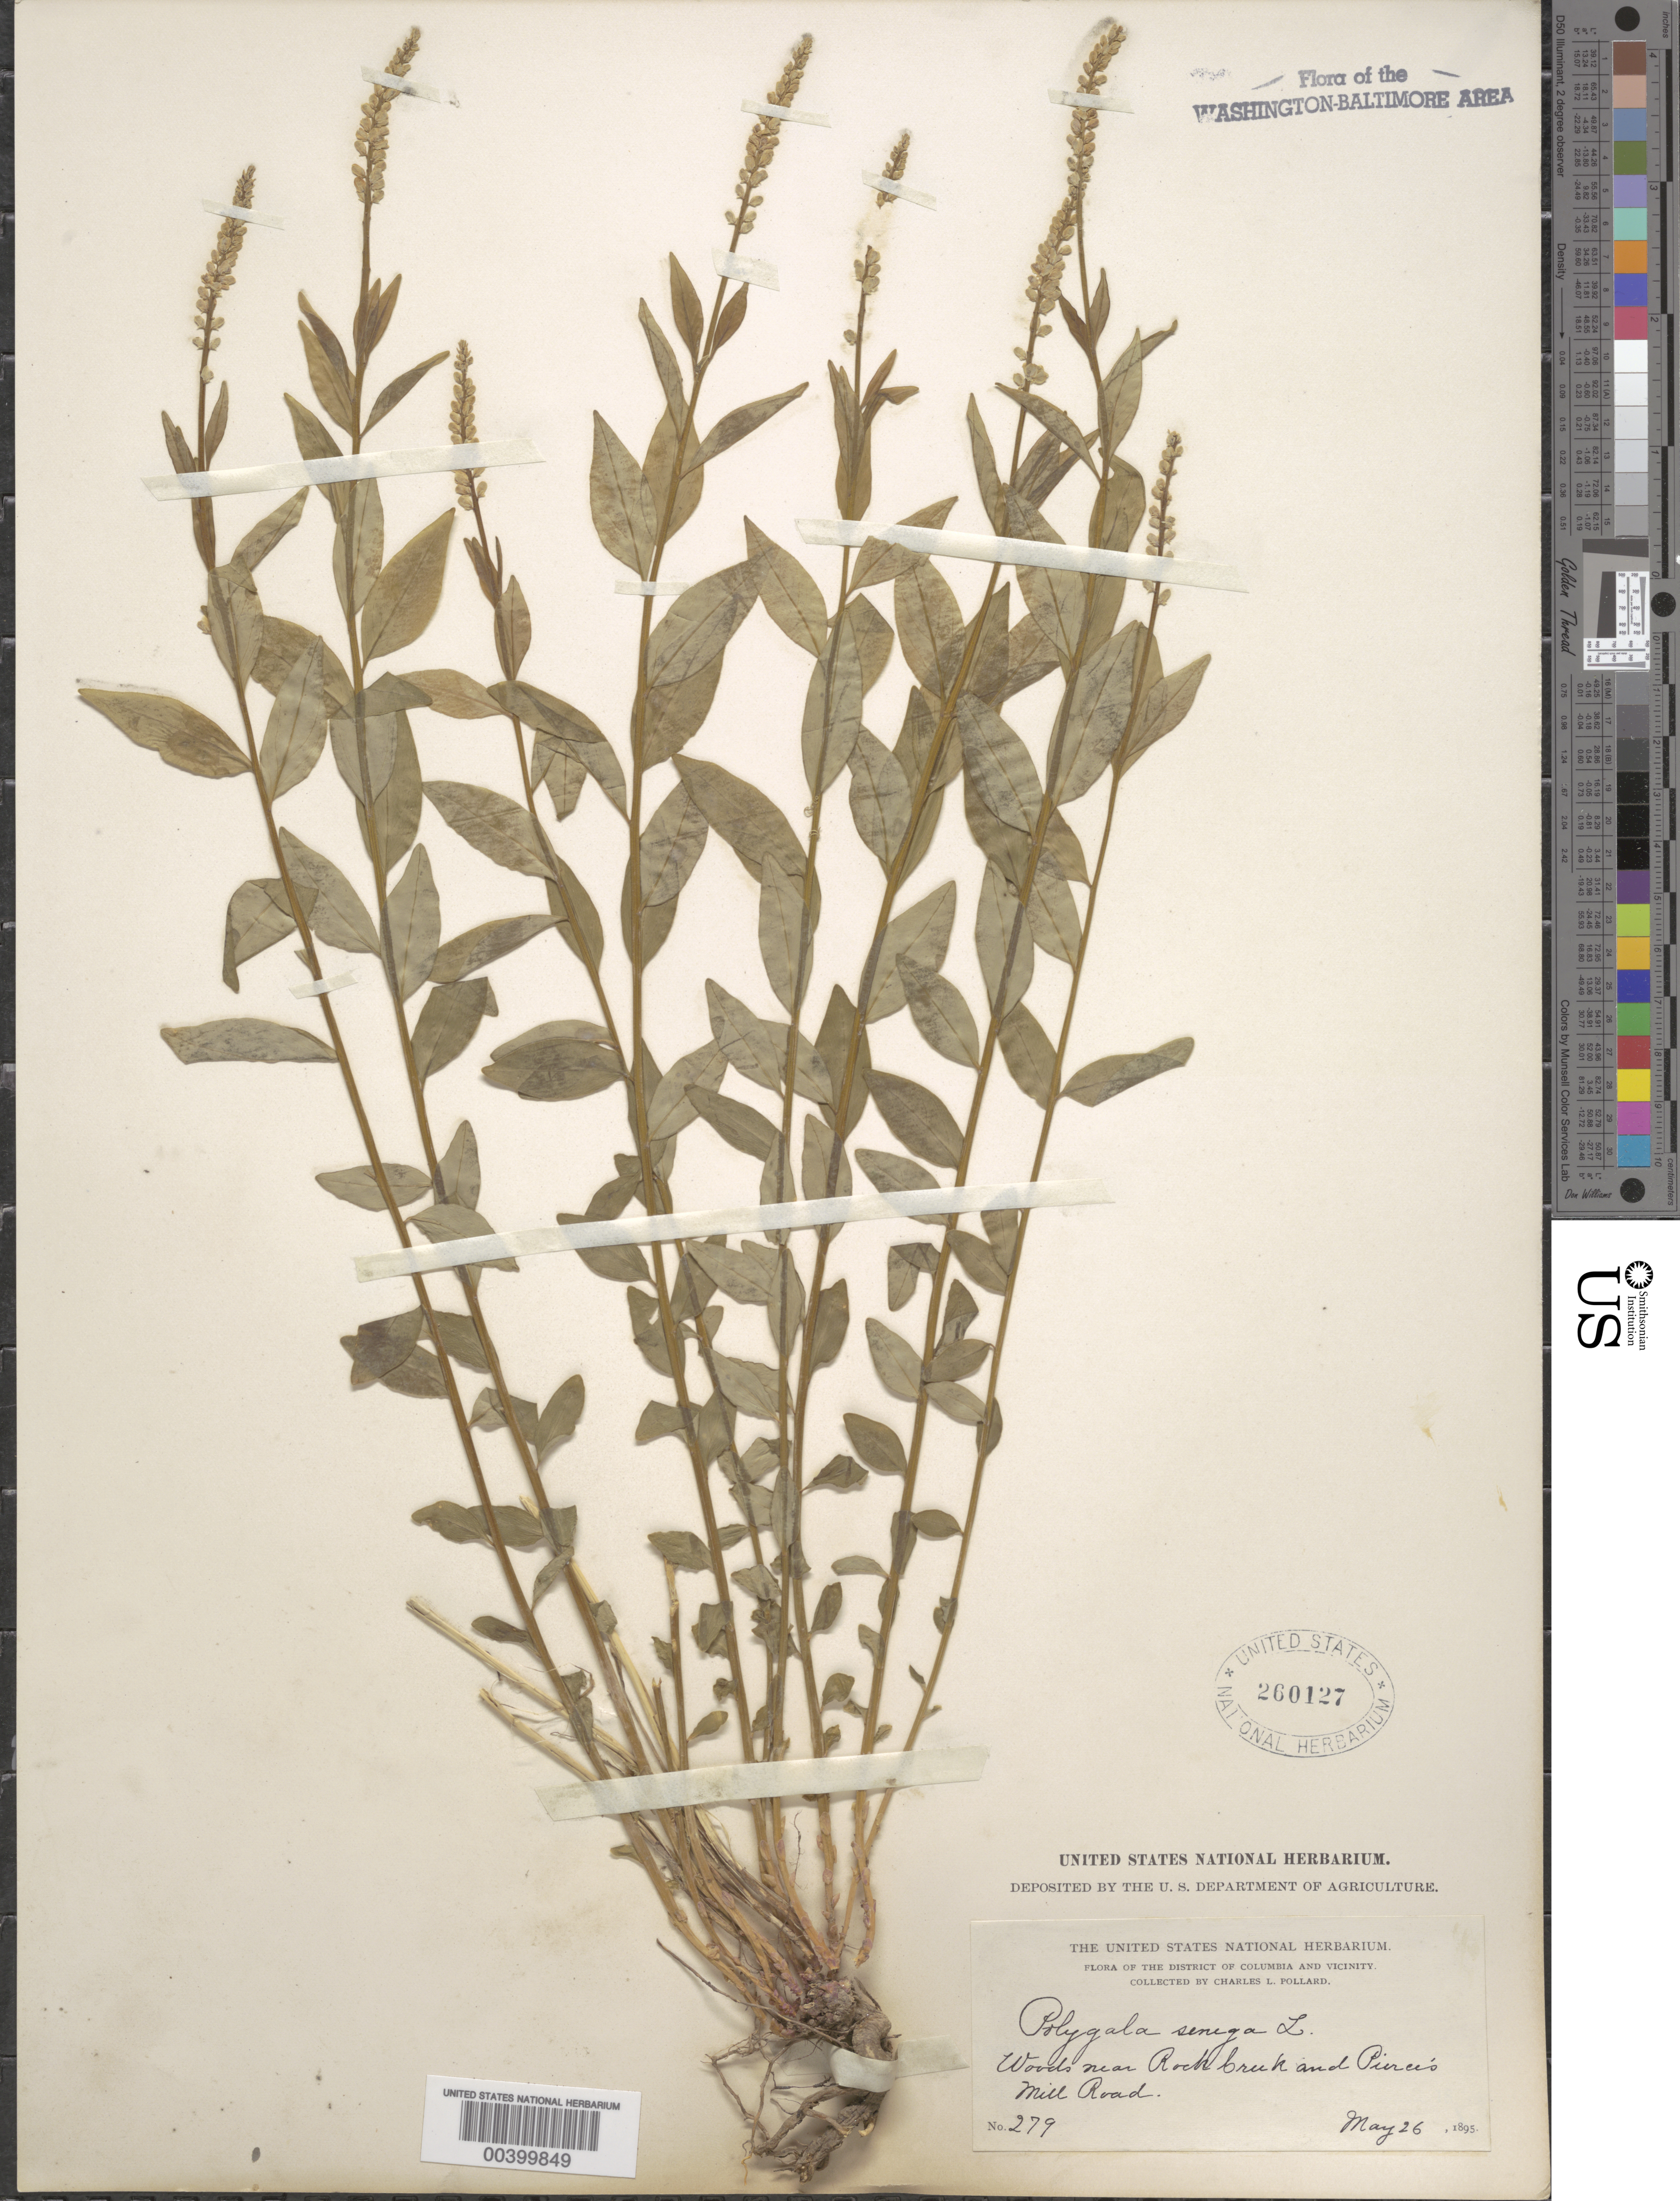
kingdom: Plantae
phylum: Tracheophyta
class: Magnoliopsida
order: Fabales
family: Polygalaceae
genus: Polygala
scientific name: Polygala senega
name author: L.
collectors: C. L. Pollard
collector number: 279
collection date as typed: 26 May 1895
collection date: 1895-05-26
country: United States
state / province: District of Columbia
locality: Rock Creek and Pierce's Mill Rd. vicinity Rock Creek Park and Vicinity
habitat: Woods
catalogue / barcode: US 260127